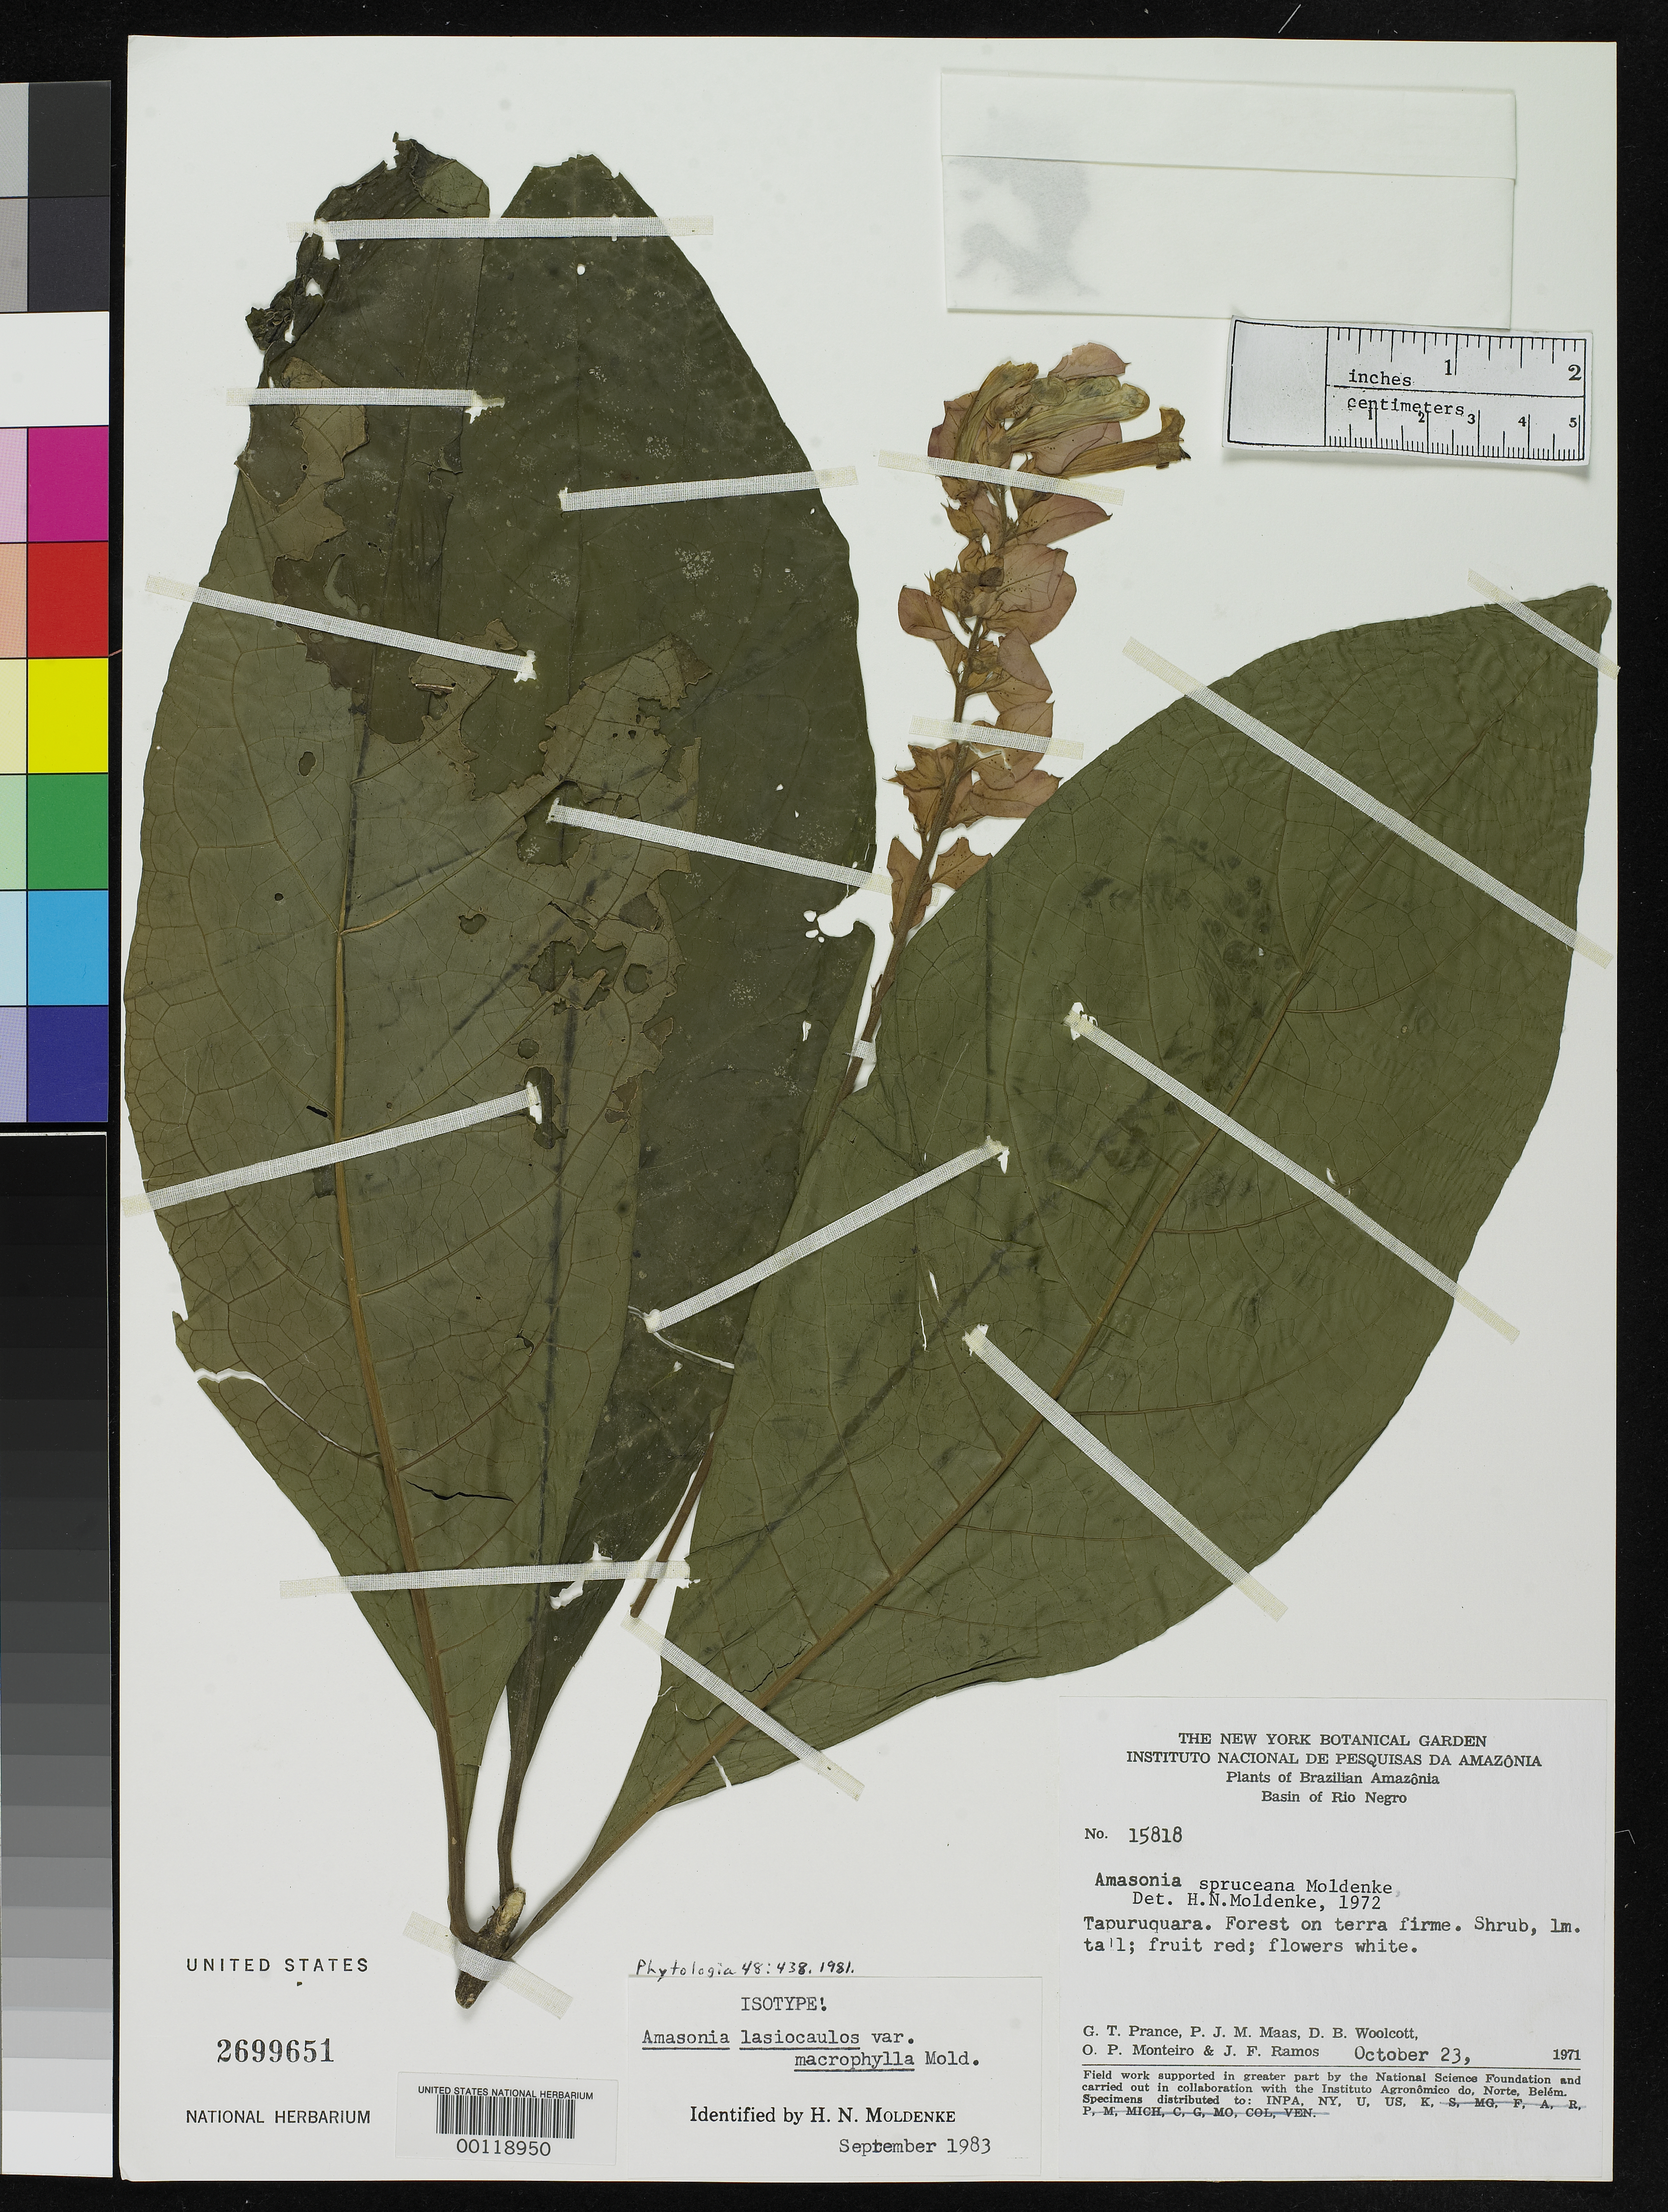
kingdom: Plantae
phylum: Tracheophyta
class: Magnoliopsida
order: Lamiales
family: Lamiaceae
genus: Amasonia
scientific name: Amasonia lasiocaulos var. macrophylla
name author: Moldenke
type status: Isotype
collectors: G. T. Prance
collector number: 15818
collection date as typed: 23 Oct 1971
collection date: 1971-10-23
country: Brazil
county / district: Rio Purus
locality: Rio Uneiuxi , Mku Indians village, 300km above mouth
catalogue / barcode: US 2699651